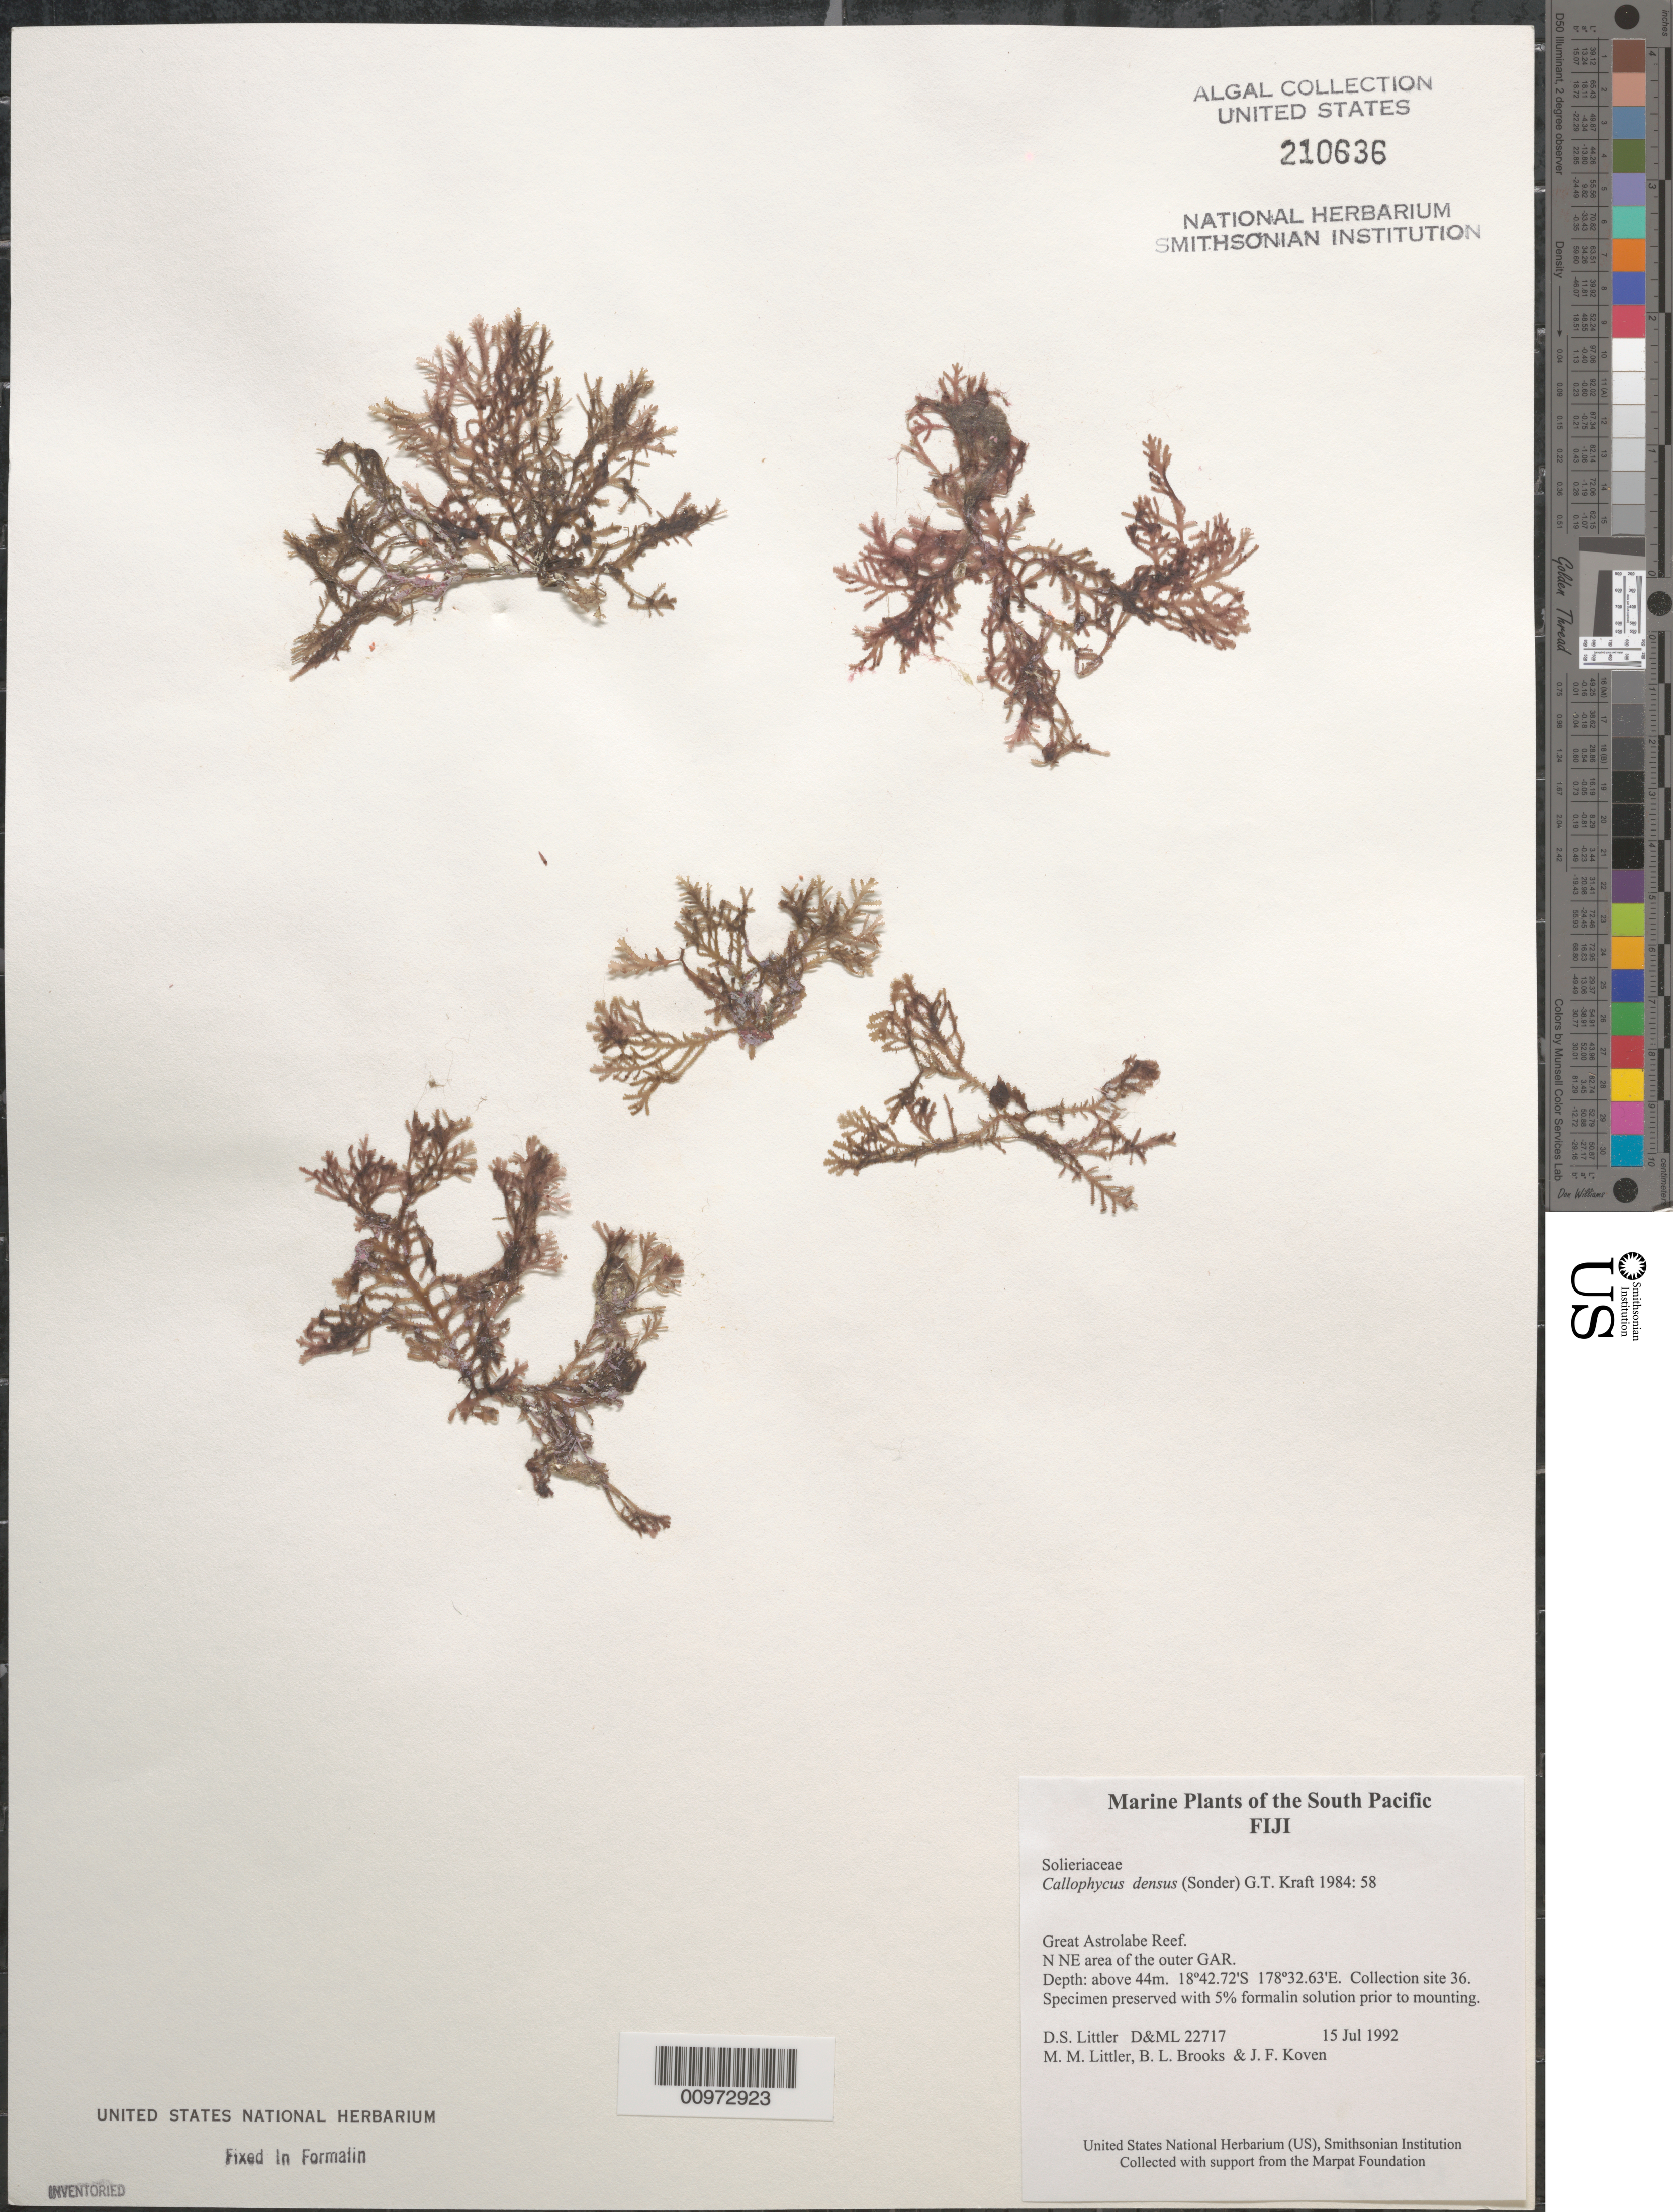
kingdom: Plantae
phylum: Rhodophyta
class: Florideophyceae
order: Gigartinales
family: Solieriaceae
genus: Callophycus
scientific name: Callophycus densus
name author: (Sond.) G.T.Kraft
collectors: D. S. Littler, M. M. Littler, B. Brooks & J. Koven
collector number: D&ML 22717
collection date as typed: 15 Jul 1992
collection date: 1992-07-15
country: Fiji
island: Great Astrolabe Reef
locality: Great Astrolabe Reef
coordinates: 18 42.72'S, 178 32.63'E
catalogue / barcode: US 210636